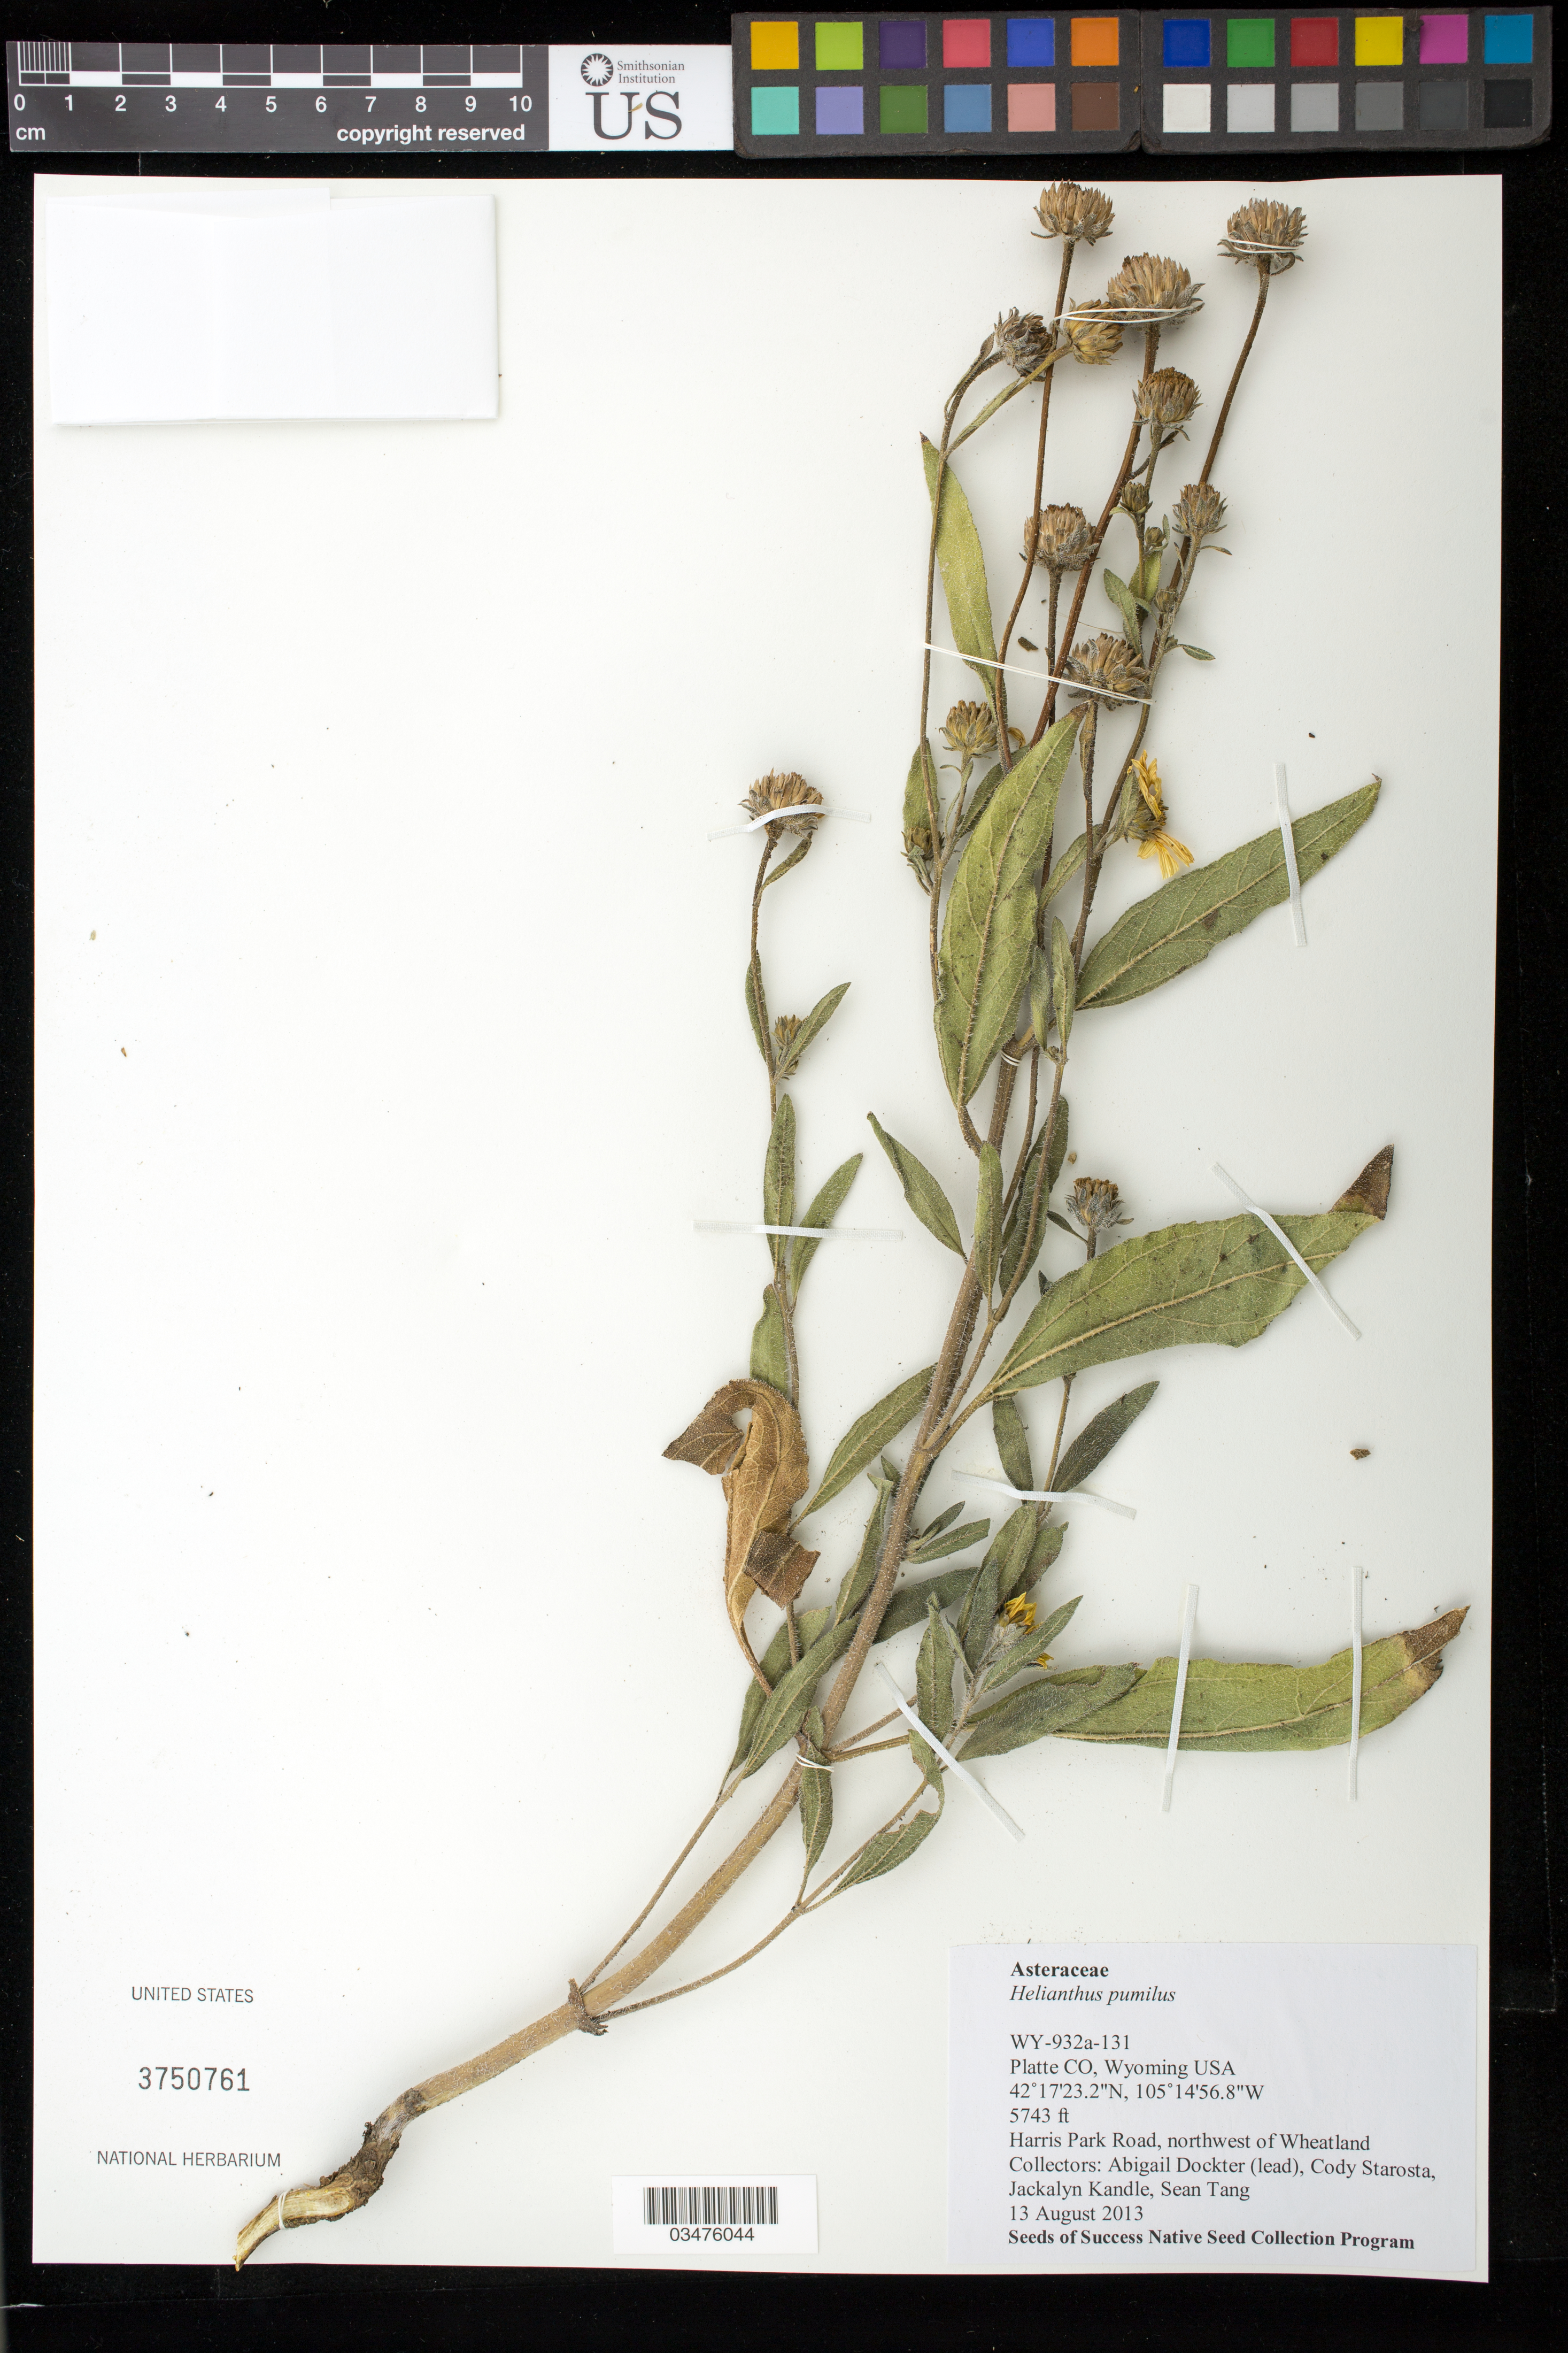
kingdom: Plantae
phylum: Tracheophyta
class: Magnoliopsida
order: Asterales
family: Asteraceae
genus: Helianthus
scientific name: Helianthus pumilis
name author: Nutt.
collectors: A. Dockter, J. Kandle, C. Starosta & S. Tang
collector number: WY932A-131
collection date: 2013-08-13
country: United States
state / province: Wyoming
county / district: Platte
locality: Harris Park Road, NW of Wheatland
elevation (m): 1750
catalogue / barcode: US 3750761